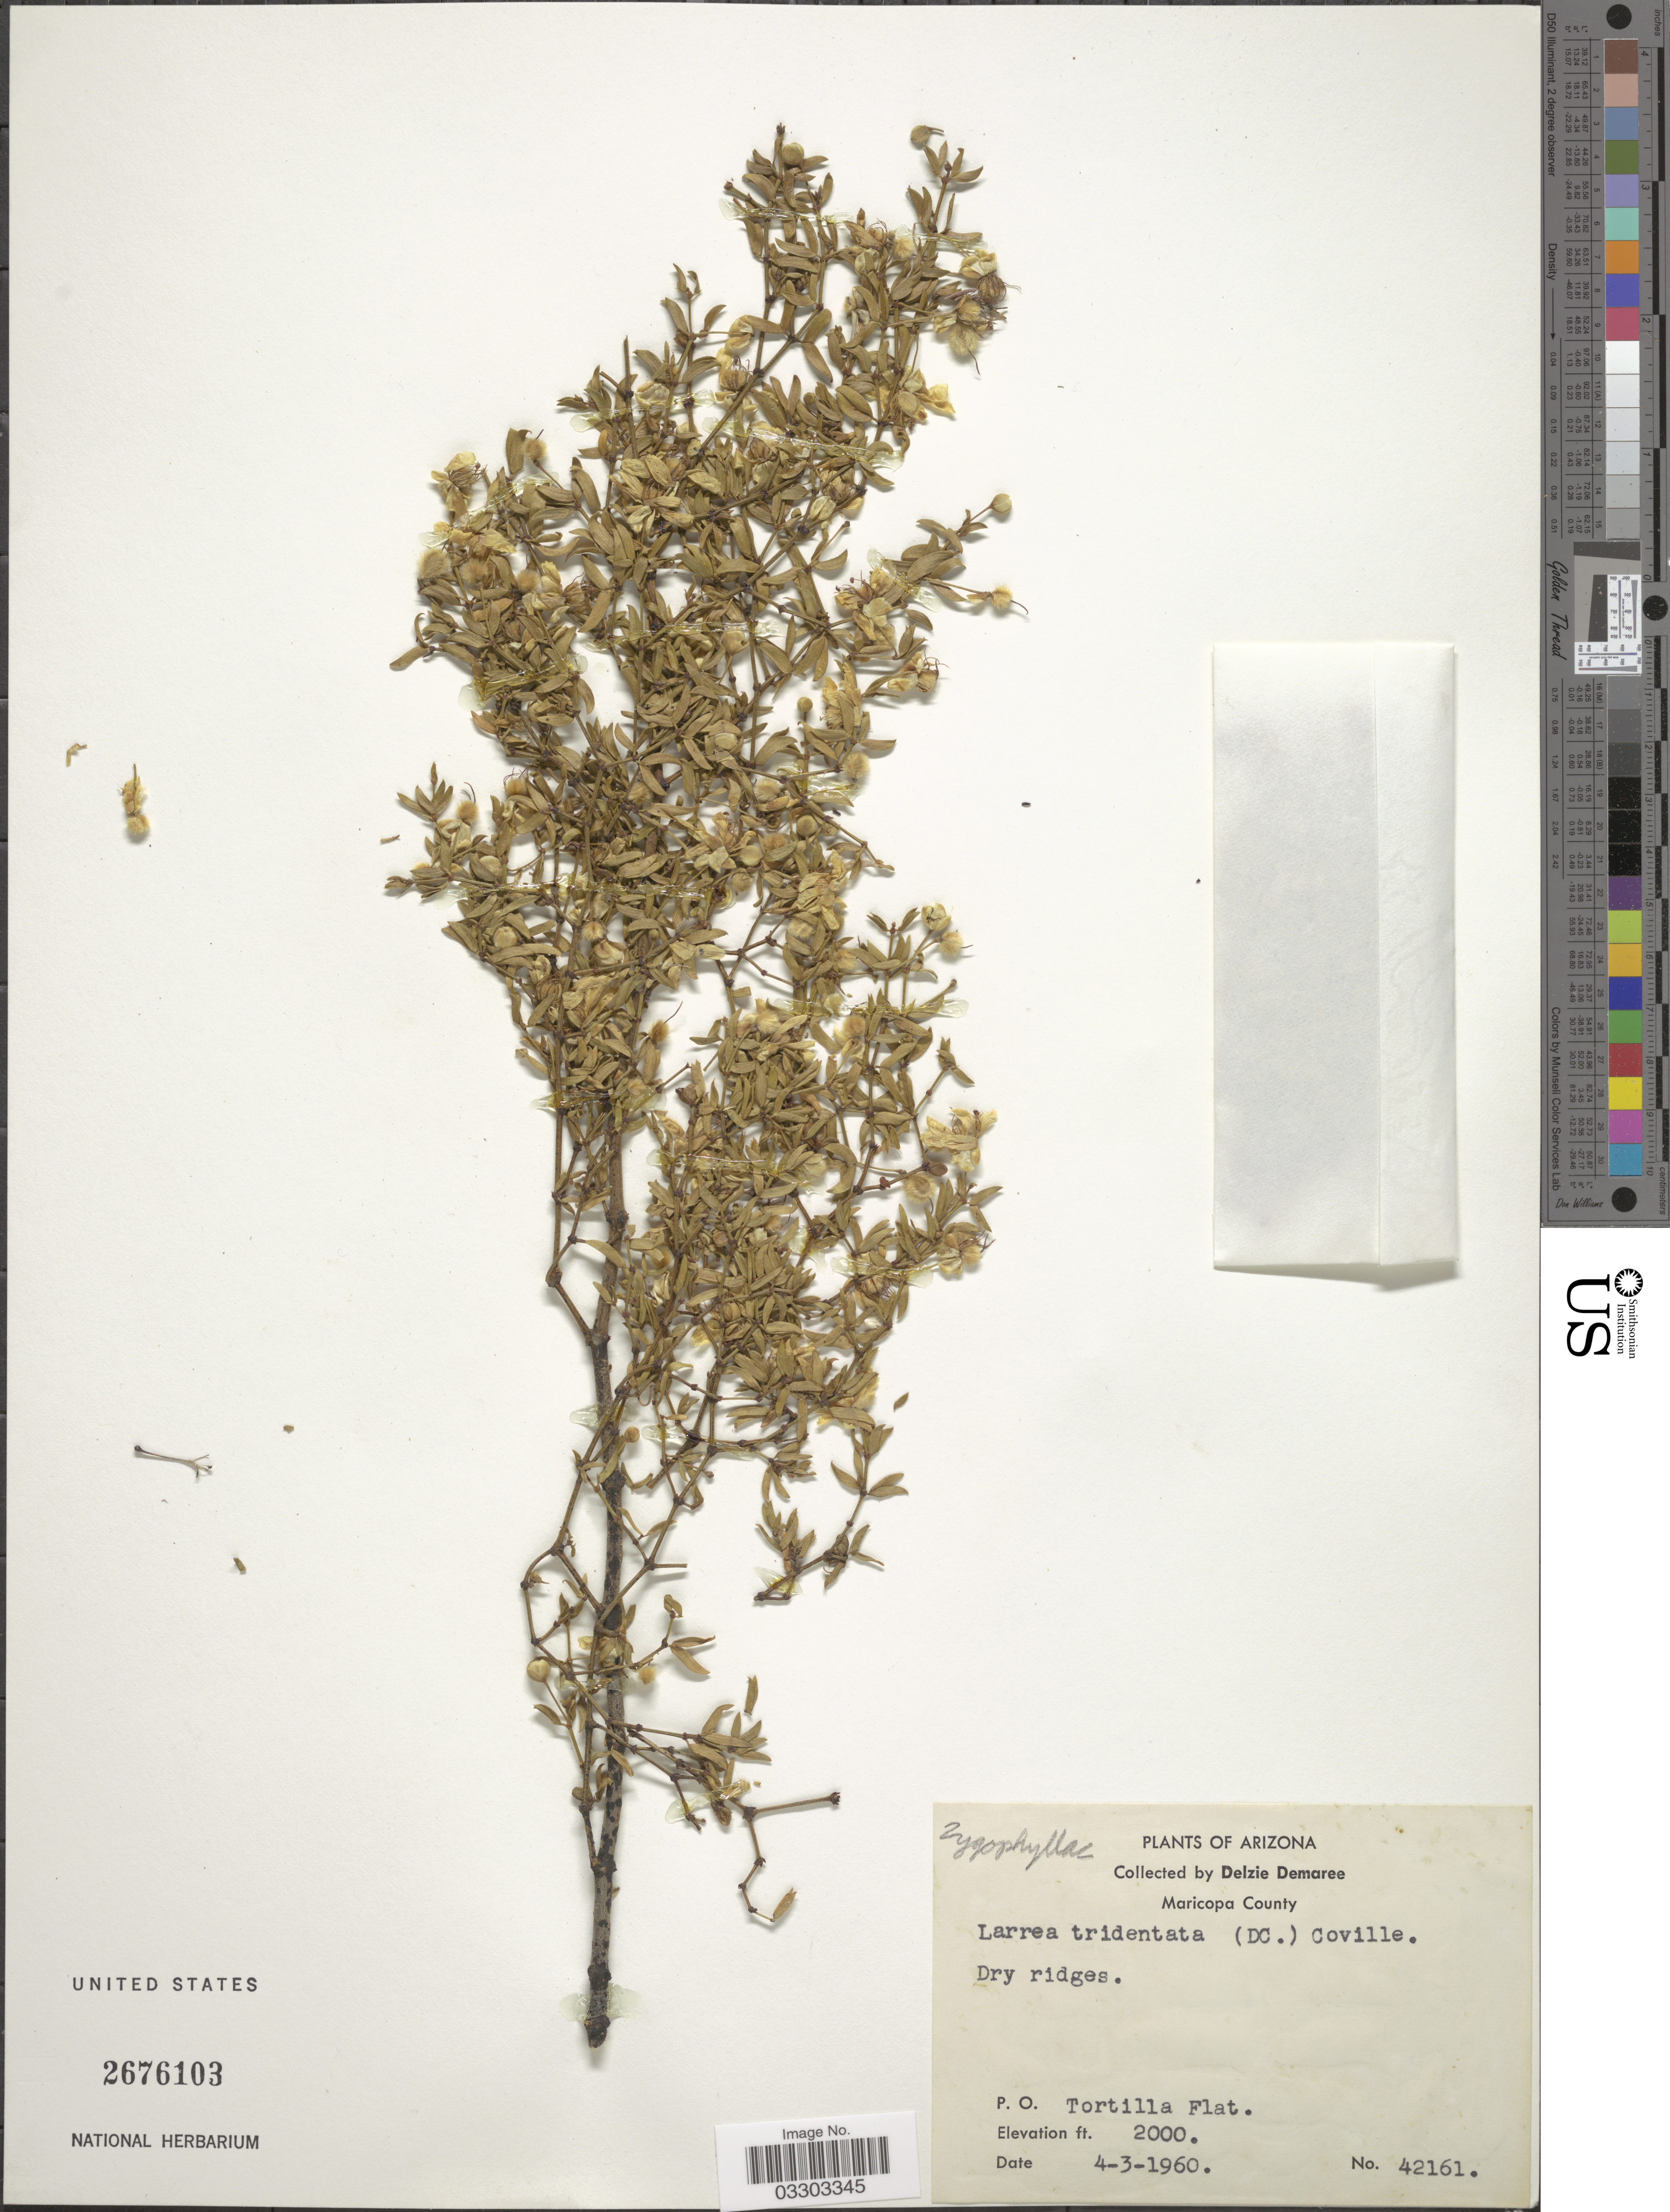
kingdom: Plantae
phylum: Tracheophyta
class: Magnoliopsida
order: Zygophyllales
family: Zygophyllaceae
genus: Larrea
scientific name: Larrea tridentata var. tridentata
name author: (Sessé & Moc. ex DC.) Coville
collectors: D. Demaree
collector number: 42161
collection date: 1960-04-03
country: United States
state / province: Arizona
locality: Maricopa County. P. O. Tortilla Flat.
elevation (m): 610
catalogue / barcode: US 2676103